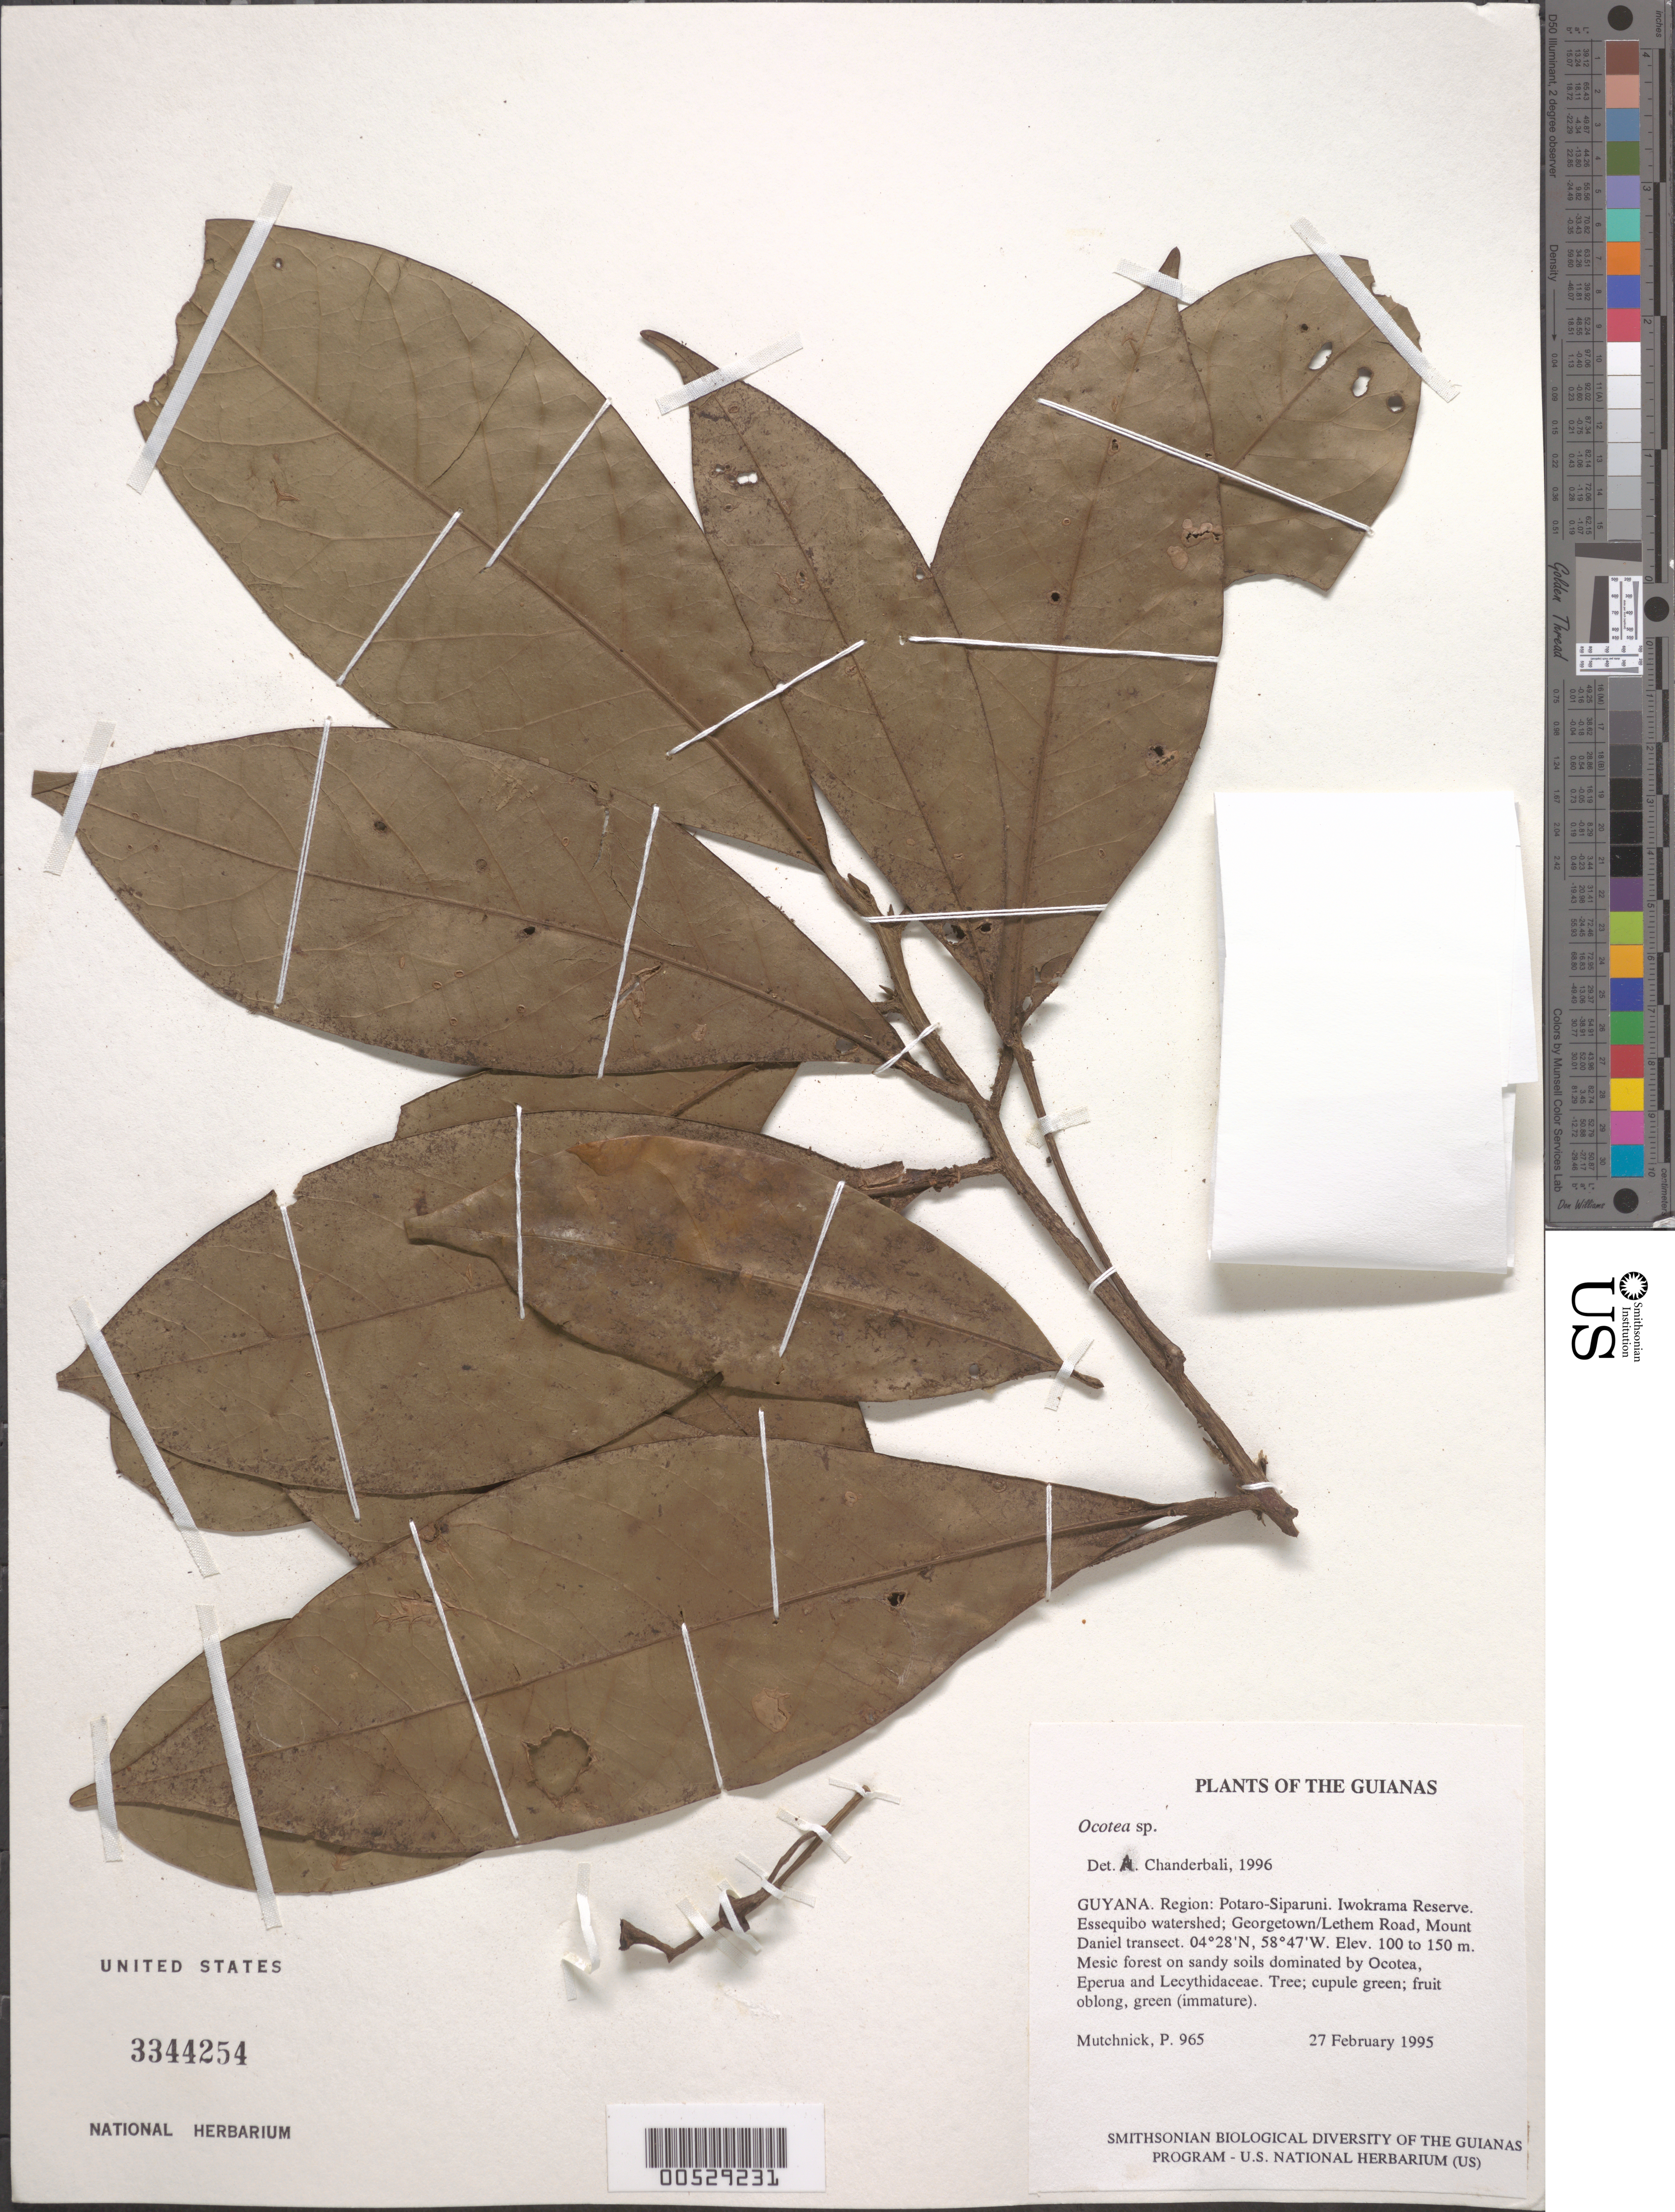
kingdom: Plantae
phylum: Tracheophyta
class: Magnoliopsida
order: Laurales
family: Lauraceae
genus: Ocotea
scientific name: Ocotea sp.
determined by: Chanderbali, Andre Shashi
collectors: P. Mutchnick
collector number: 965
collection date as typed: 27 February 1995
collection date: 1995-02-27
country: Guyana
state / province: Potaro-Siparuni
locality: Iwokrama Reserve. Essequibo watershed; Georgetown/Lethem Road, Mount Daniel transect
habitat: Mesic forest on sandy soils dominated by Ocotea, Eperua and Lecythidaceae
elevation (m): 100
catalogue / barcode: US 3344254